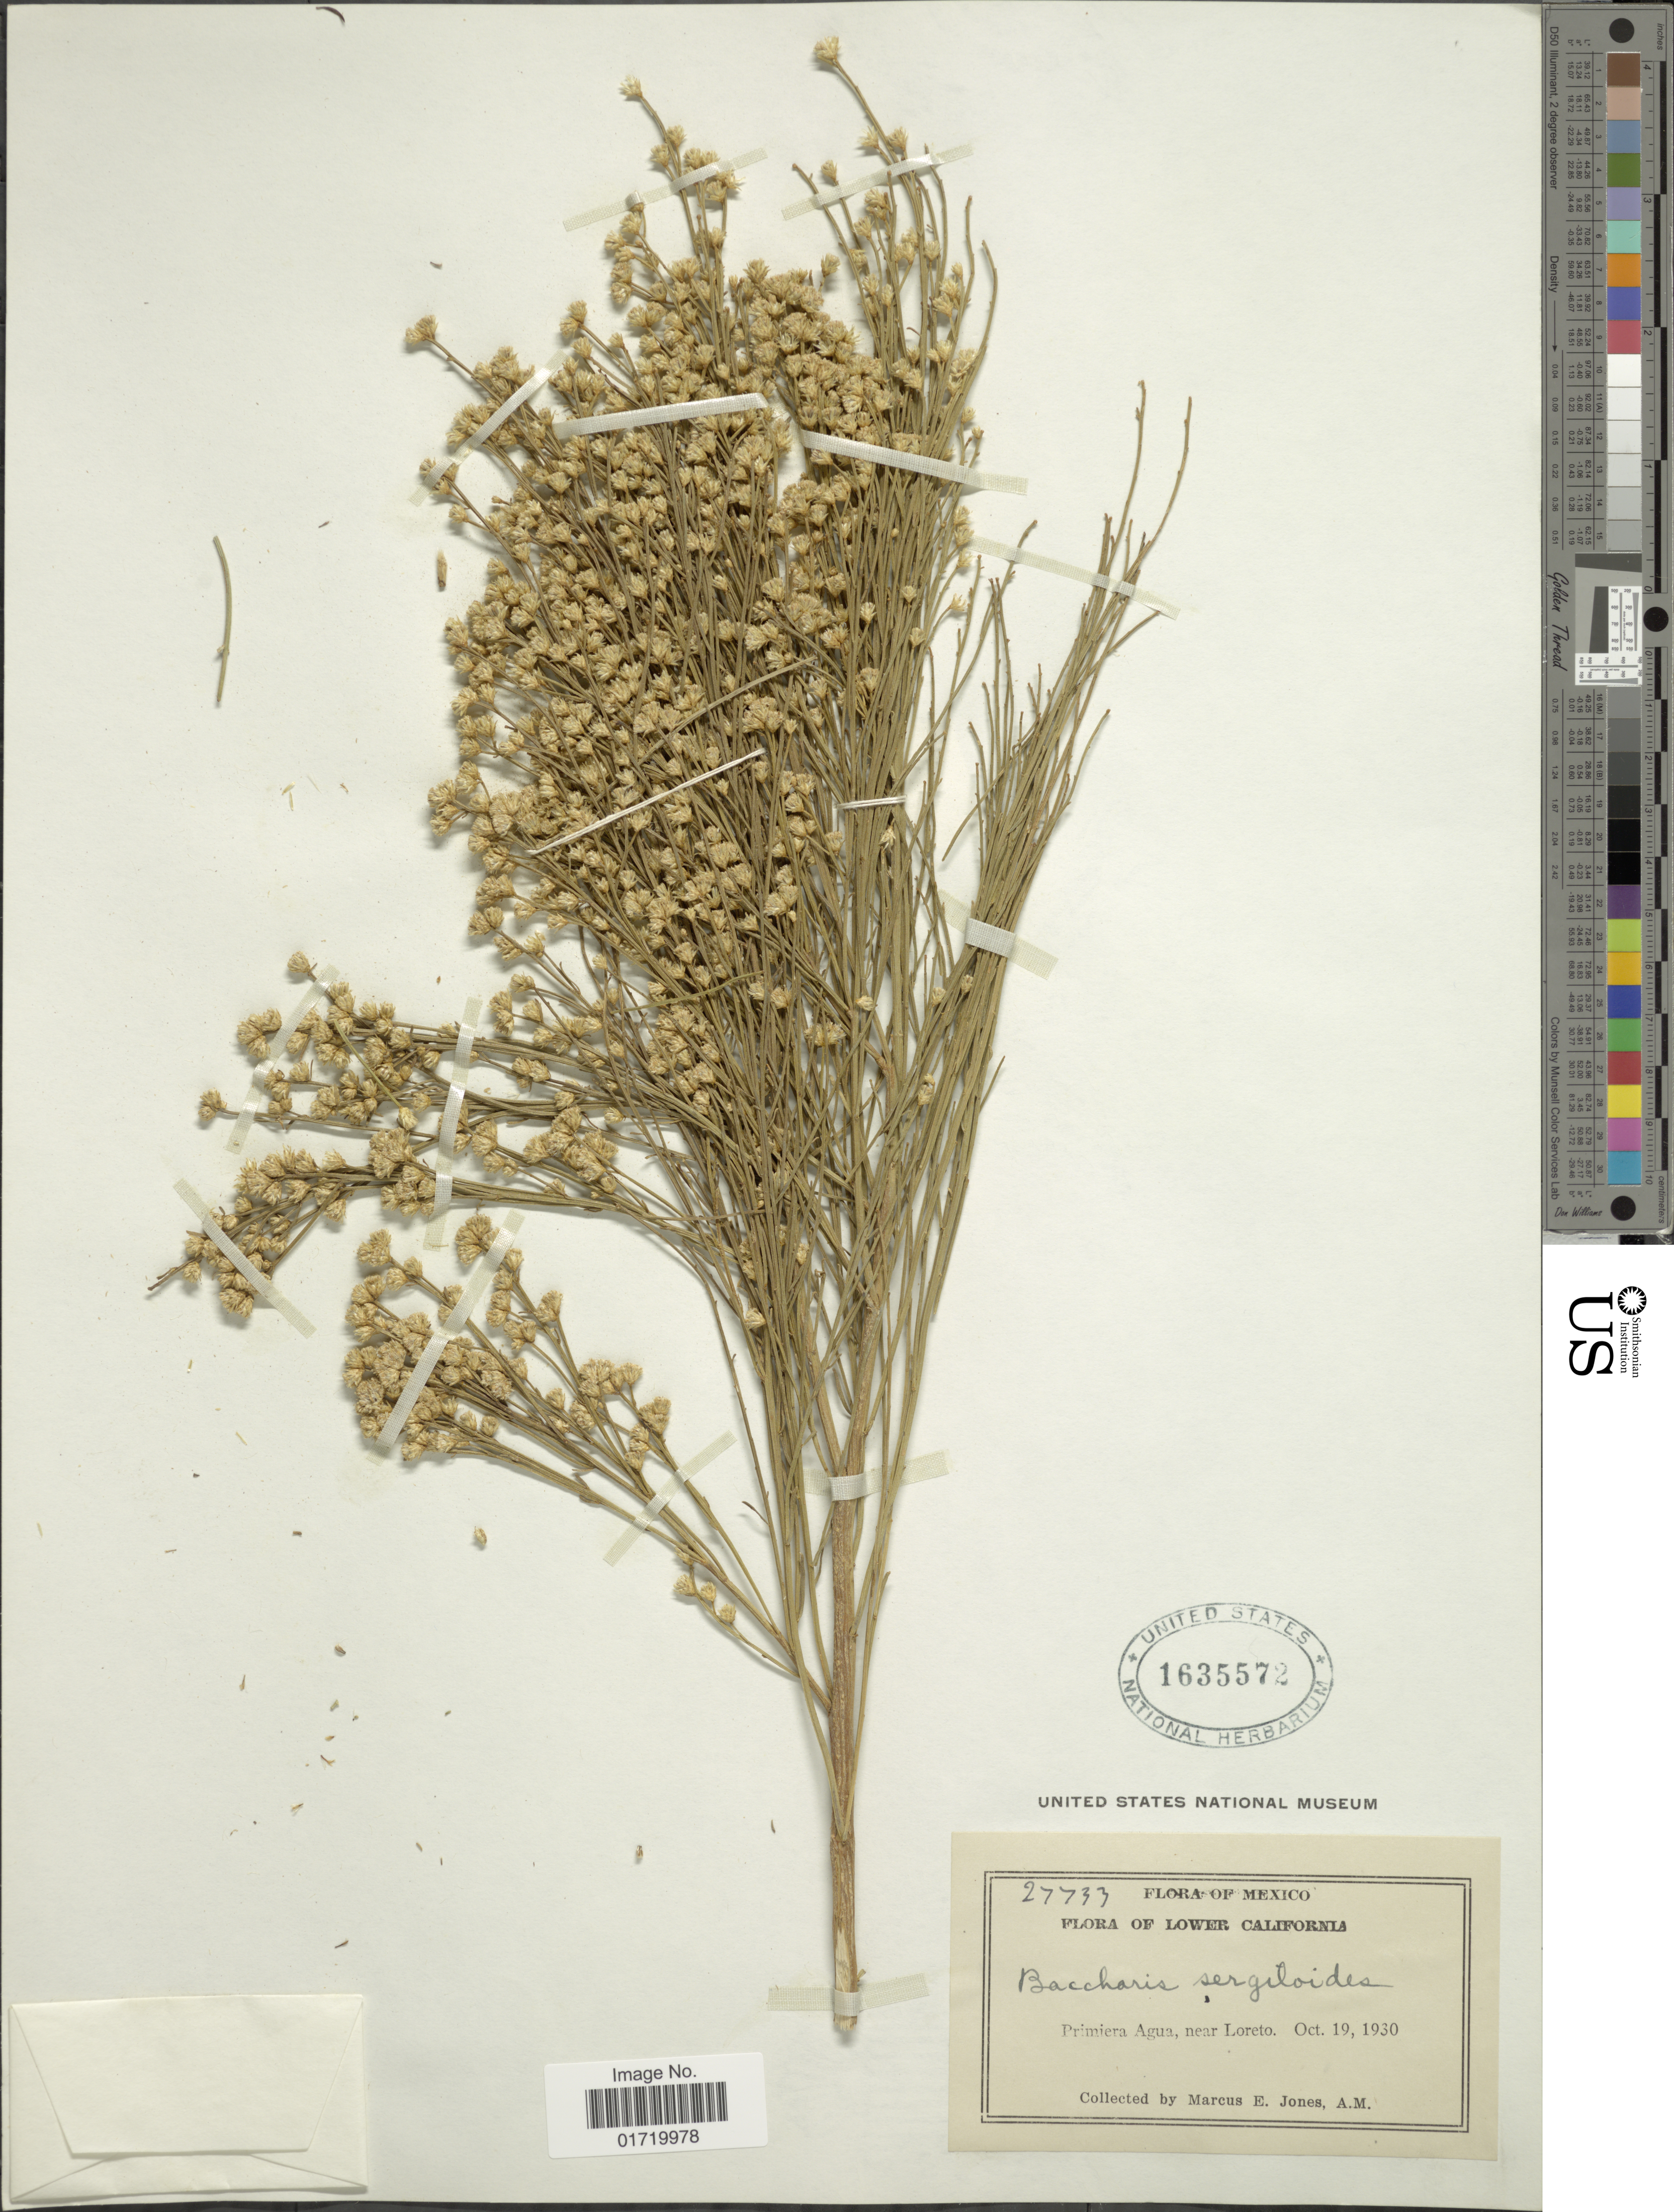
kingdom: Plantae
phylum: Tracheophyta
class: Magnoliopsida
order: Asterales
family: Asteraceae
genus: Baccharis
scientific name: Baccharis sergiloides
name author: A. Gray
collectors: M. E. Jones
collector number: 27733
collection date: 1930-10-19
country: Mexico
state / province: Baja California Sur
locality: Lower California, Primiera Agua, near Loreto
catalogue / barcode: US 1635572